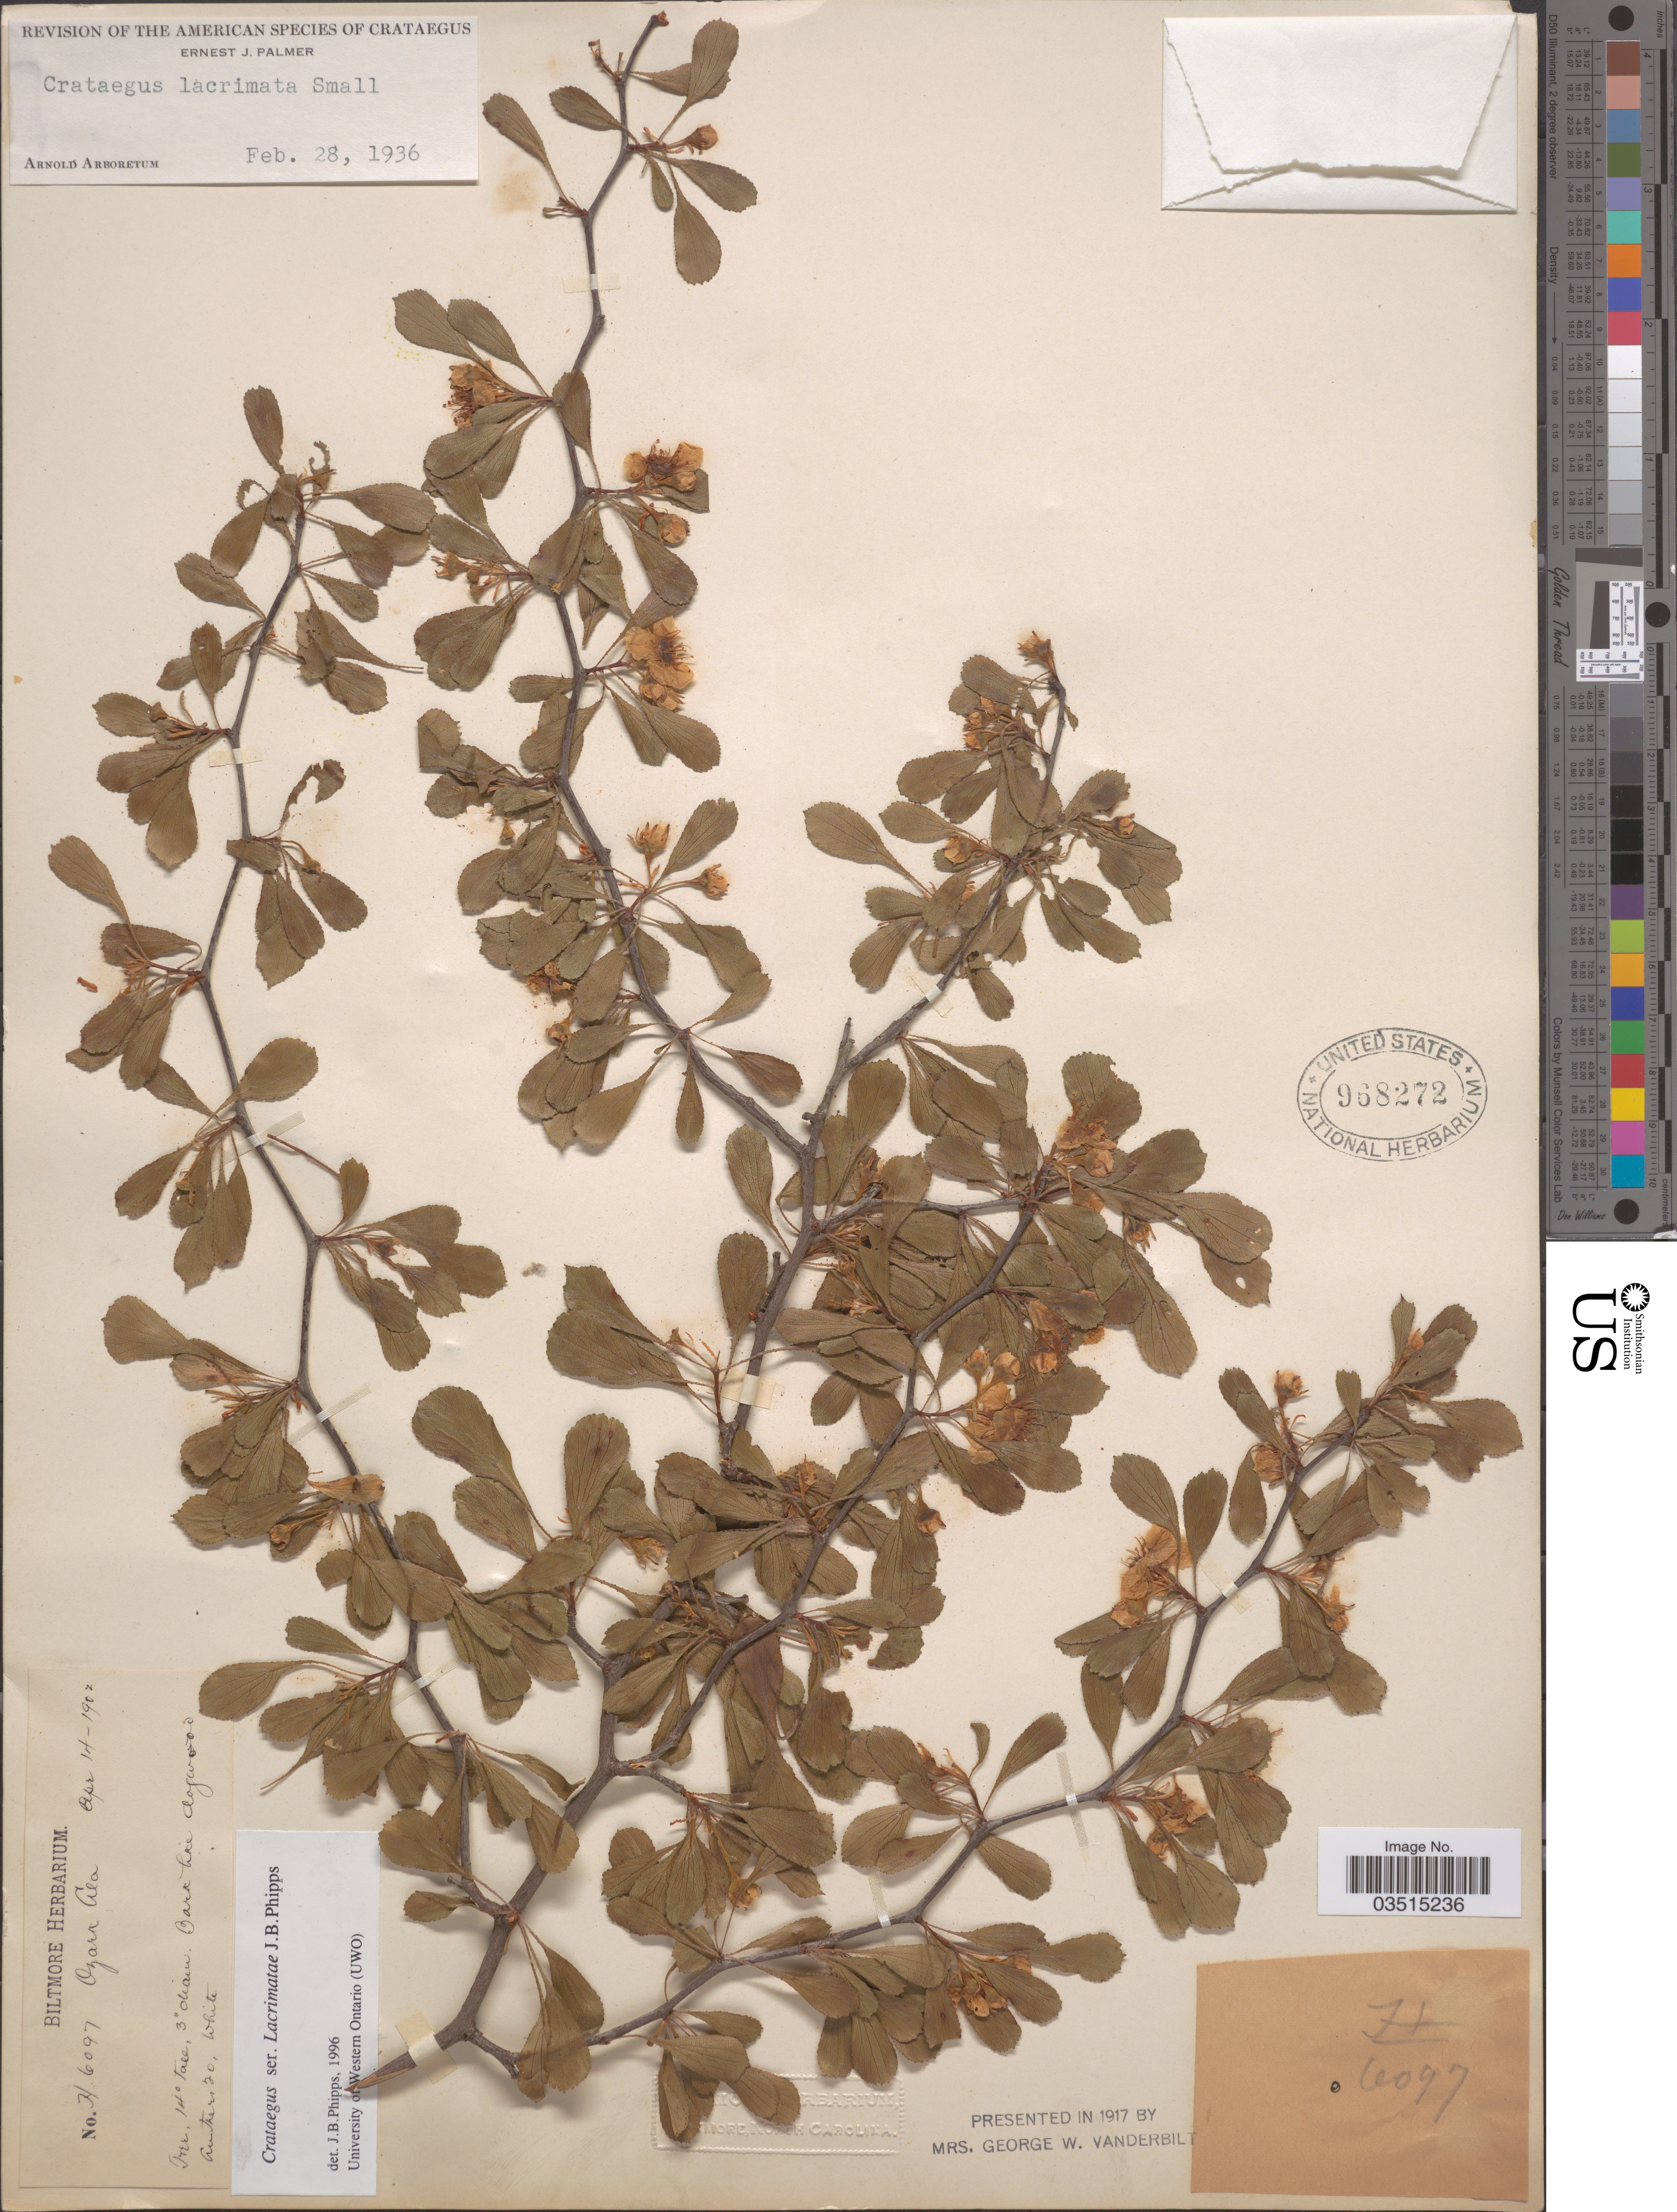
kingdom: Plantae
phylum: Tracheophyta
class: Magnoliopsida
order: Rosales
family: Rosaceae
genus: Crataegus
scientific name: Crataegus lacrimata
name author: Small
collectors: ex herb. Biltmore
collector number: H6097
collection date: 1902-04-14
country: United States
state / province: Alabama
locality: Ozark.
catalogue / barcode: US 968272